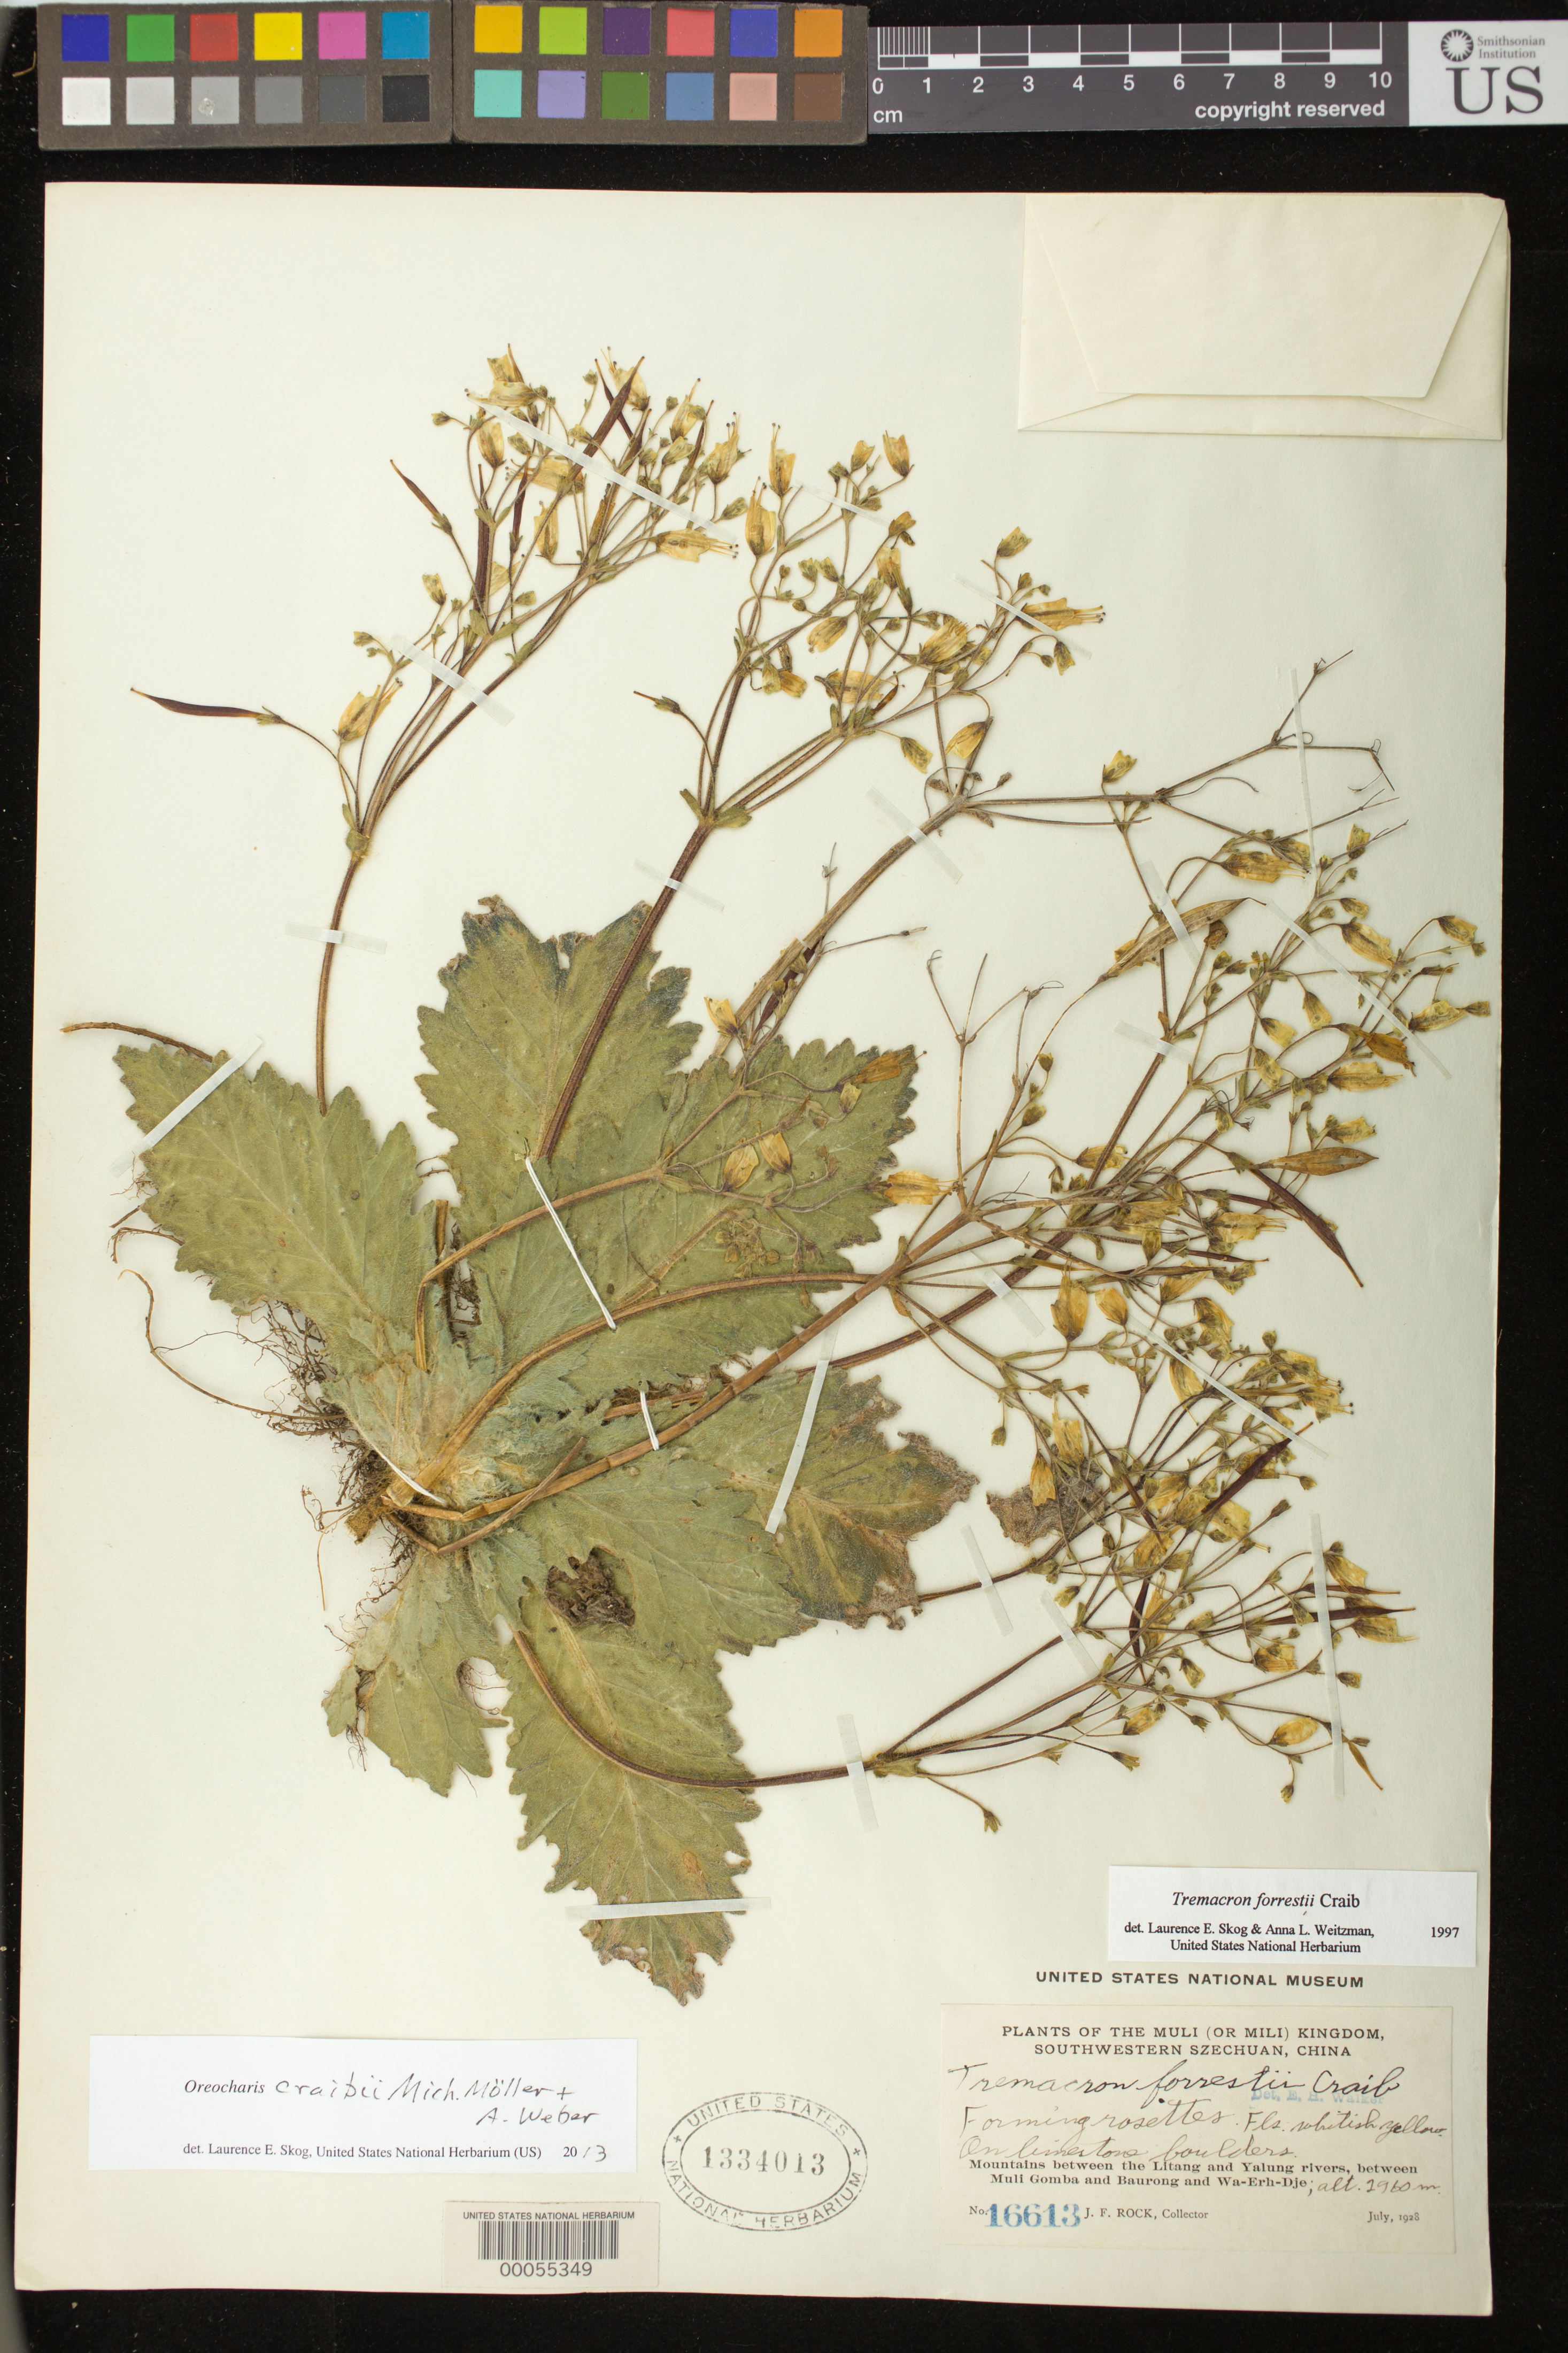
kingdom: Plantae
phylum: Tracheophyta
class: Magnoliopsida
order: Lamiales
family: Gesneriaceae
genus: Oreocharis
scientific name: Oreocharis craibii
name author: Mich. Möller & A. Weber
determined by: Skog, Laurence E.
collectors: J. F. Rock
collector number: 16613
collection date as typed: Jul 1928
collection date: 1928-07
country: China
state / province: Sichuan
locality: Mountains beteen the litang and yalung rivers, between muli gomba and baurong and wa-erh-dje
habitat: On limestone boulders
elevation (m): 2960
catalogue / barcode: US 1334013